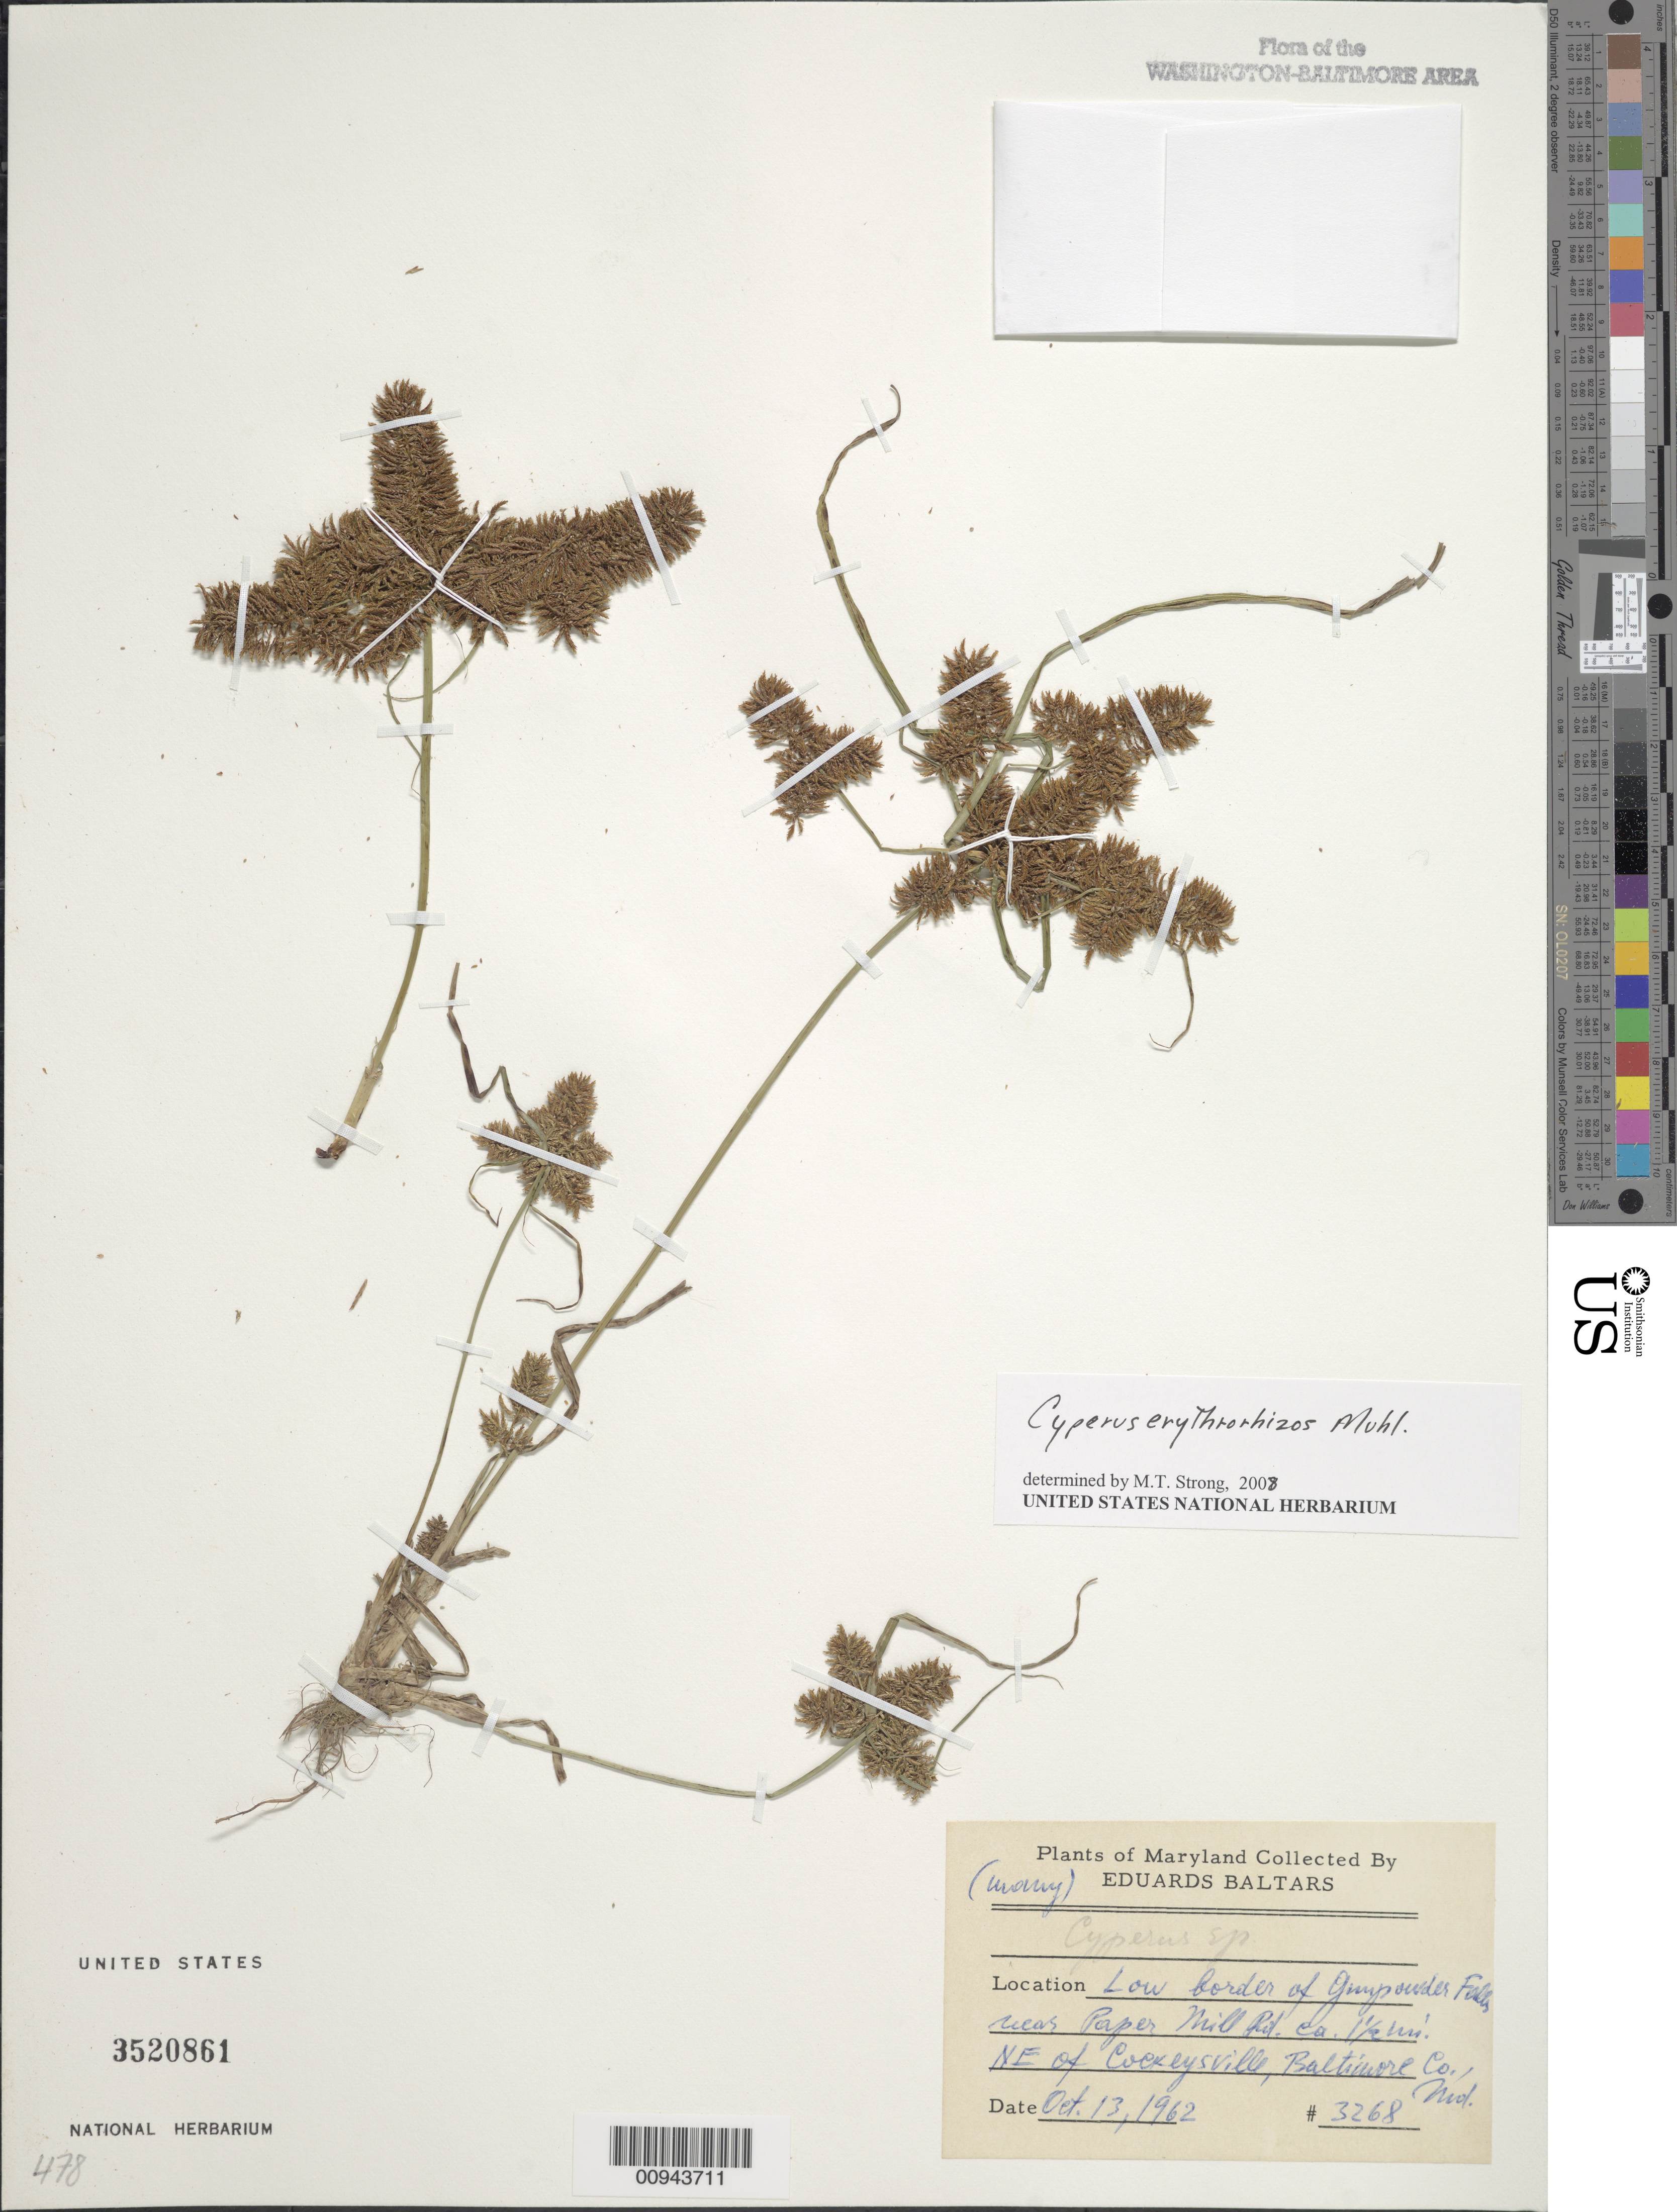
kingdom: Plantae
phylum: Tracheophyta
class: Liliopsida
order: Poales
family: Cyperaceae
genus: Cyperus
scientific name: Cyperus erythrorhizos Muhl.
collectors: E. Baltars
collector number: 3268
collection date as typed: Oct. 13, 1962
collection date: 1962-10-13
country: United States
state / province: Maryland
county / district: Baltimore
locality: Gunpowder Falls near Paper Mill Road ca. 1.5 miles NE of Cockeysville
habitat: low border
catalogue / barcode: US 3520861